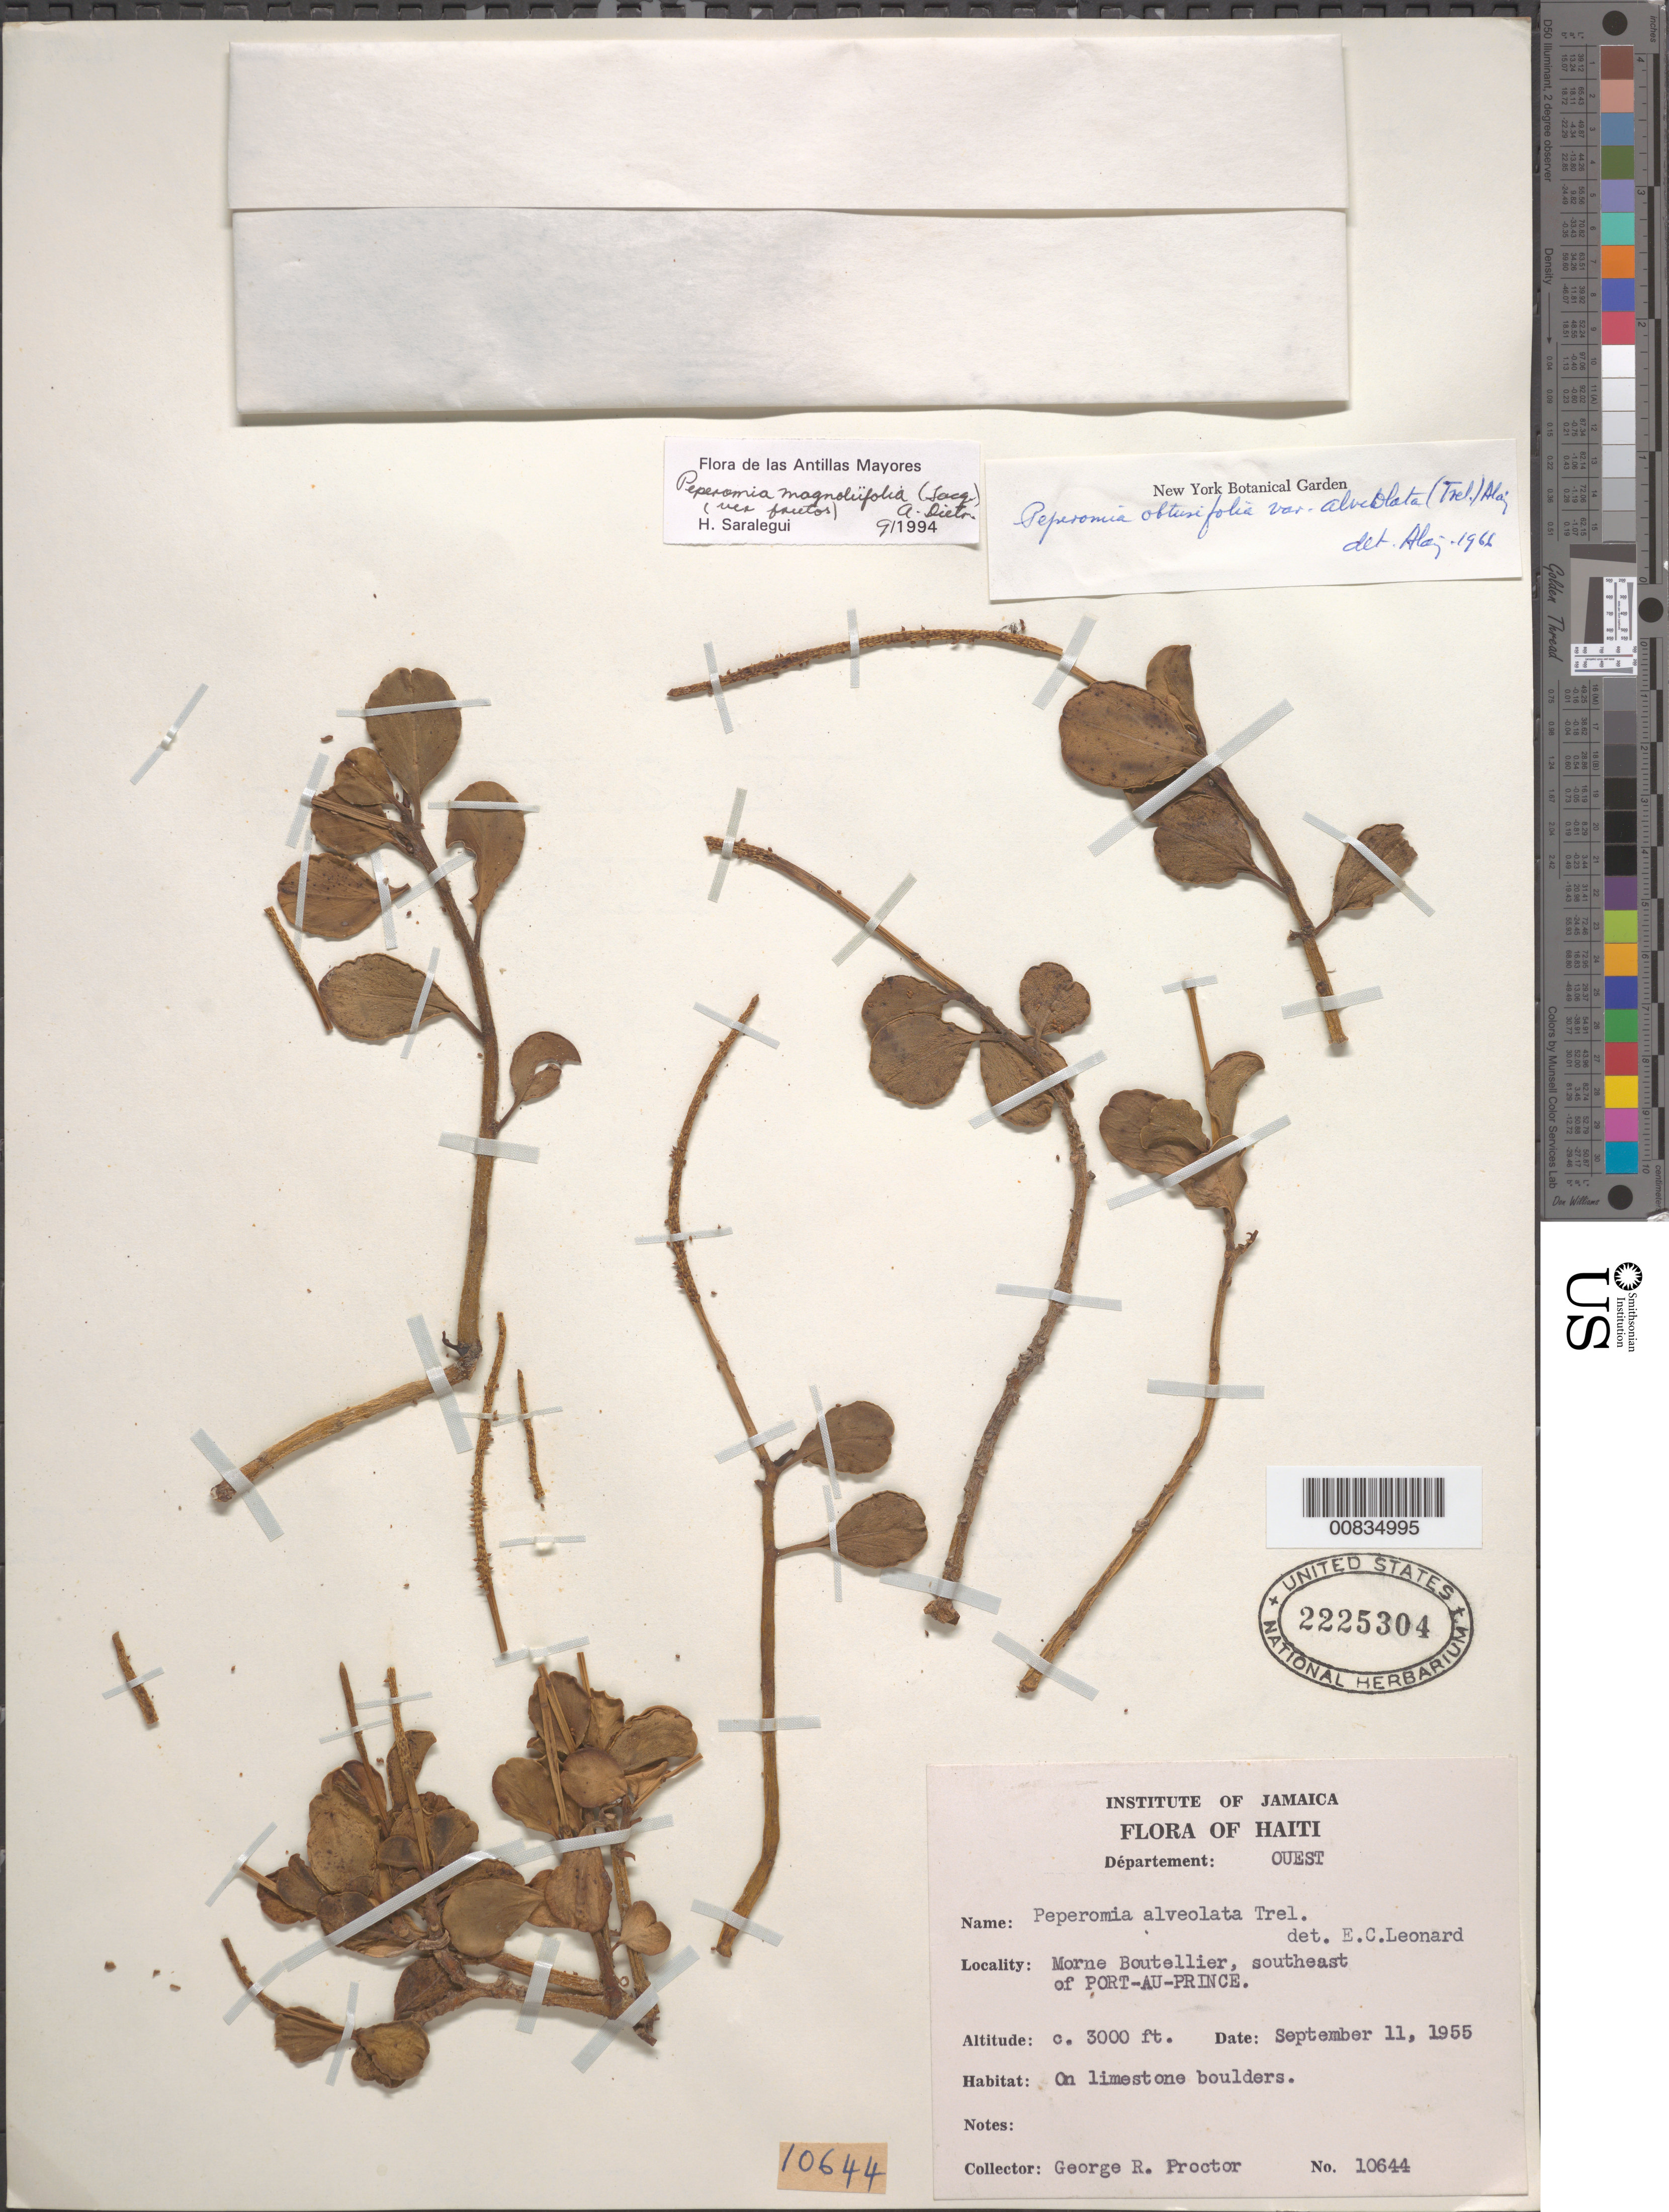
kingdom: Plantae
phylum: Tracheophyta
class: Magnoliopsida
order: Piperales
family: Piperaceae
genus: Peperomia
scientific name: Peperomia magnoliifolia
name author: (Jacq.) A. Dietr.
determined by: Saralegui Boza, H., (HAJB), Jardin Botanico Nacional (Habana)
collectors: G. R. Proctor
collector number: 10644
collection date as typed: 11 Sep 1955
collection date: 1955-09-11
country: Haiti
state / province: Ouest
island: Hispaniola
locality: Morne Boutellier, southeast of Port-au-Prince.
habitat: On limestone boulders.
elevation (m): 914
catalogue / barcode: US 2225304